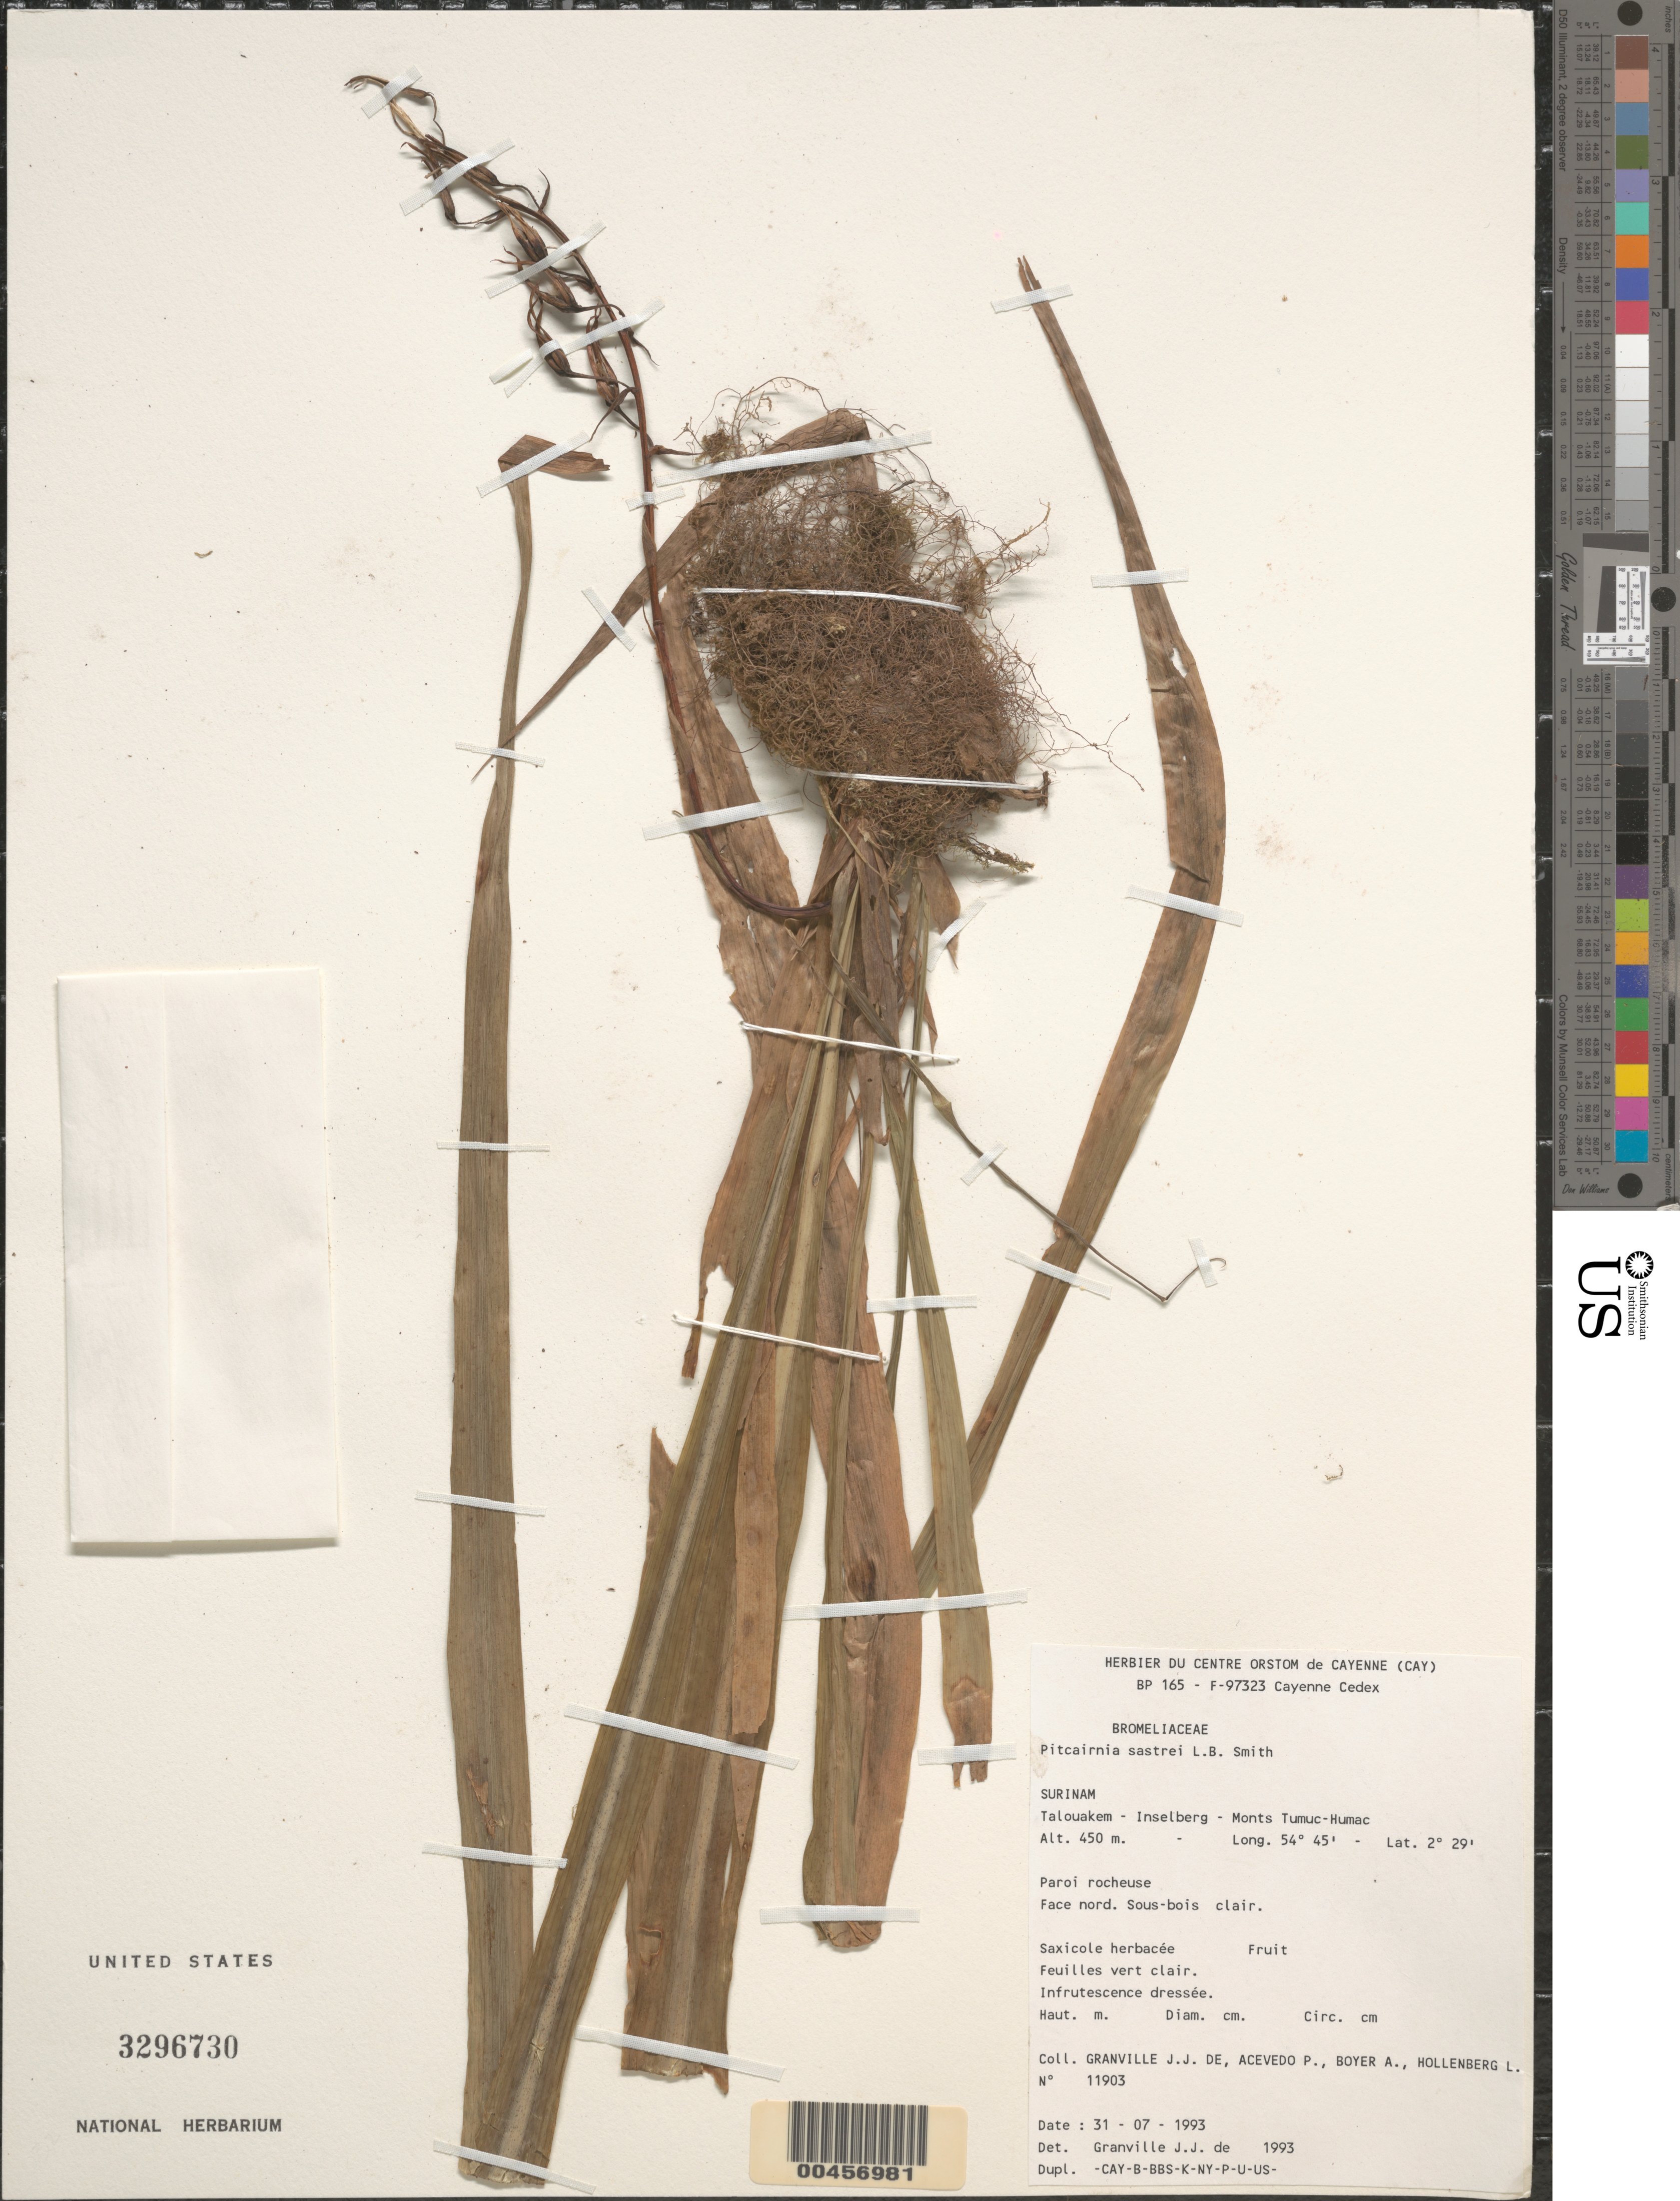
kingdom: Plantae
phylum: Tracheophyta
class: Liliopsida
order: Poales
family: Bromeliaceae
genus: Pitcairnia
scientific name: Pitcairnia sastrei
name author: L.B. Sm. & Read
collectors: J.-J. de Granville, P. Acevedo-Rodr., A. Boyer & L. Hollenberg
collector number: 11903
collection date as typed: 31 Jul 1993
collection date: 1993-07-31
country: Suriname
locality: Talouakem, inselberg, monts tumuc-humac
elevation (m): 450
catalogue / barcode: US 3296730